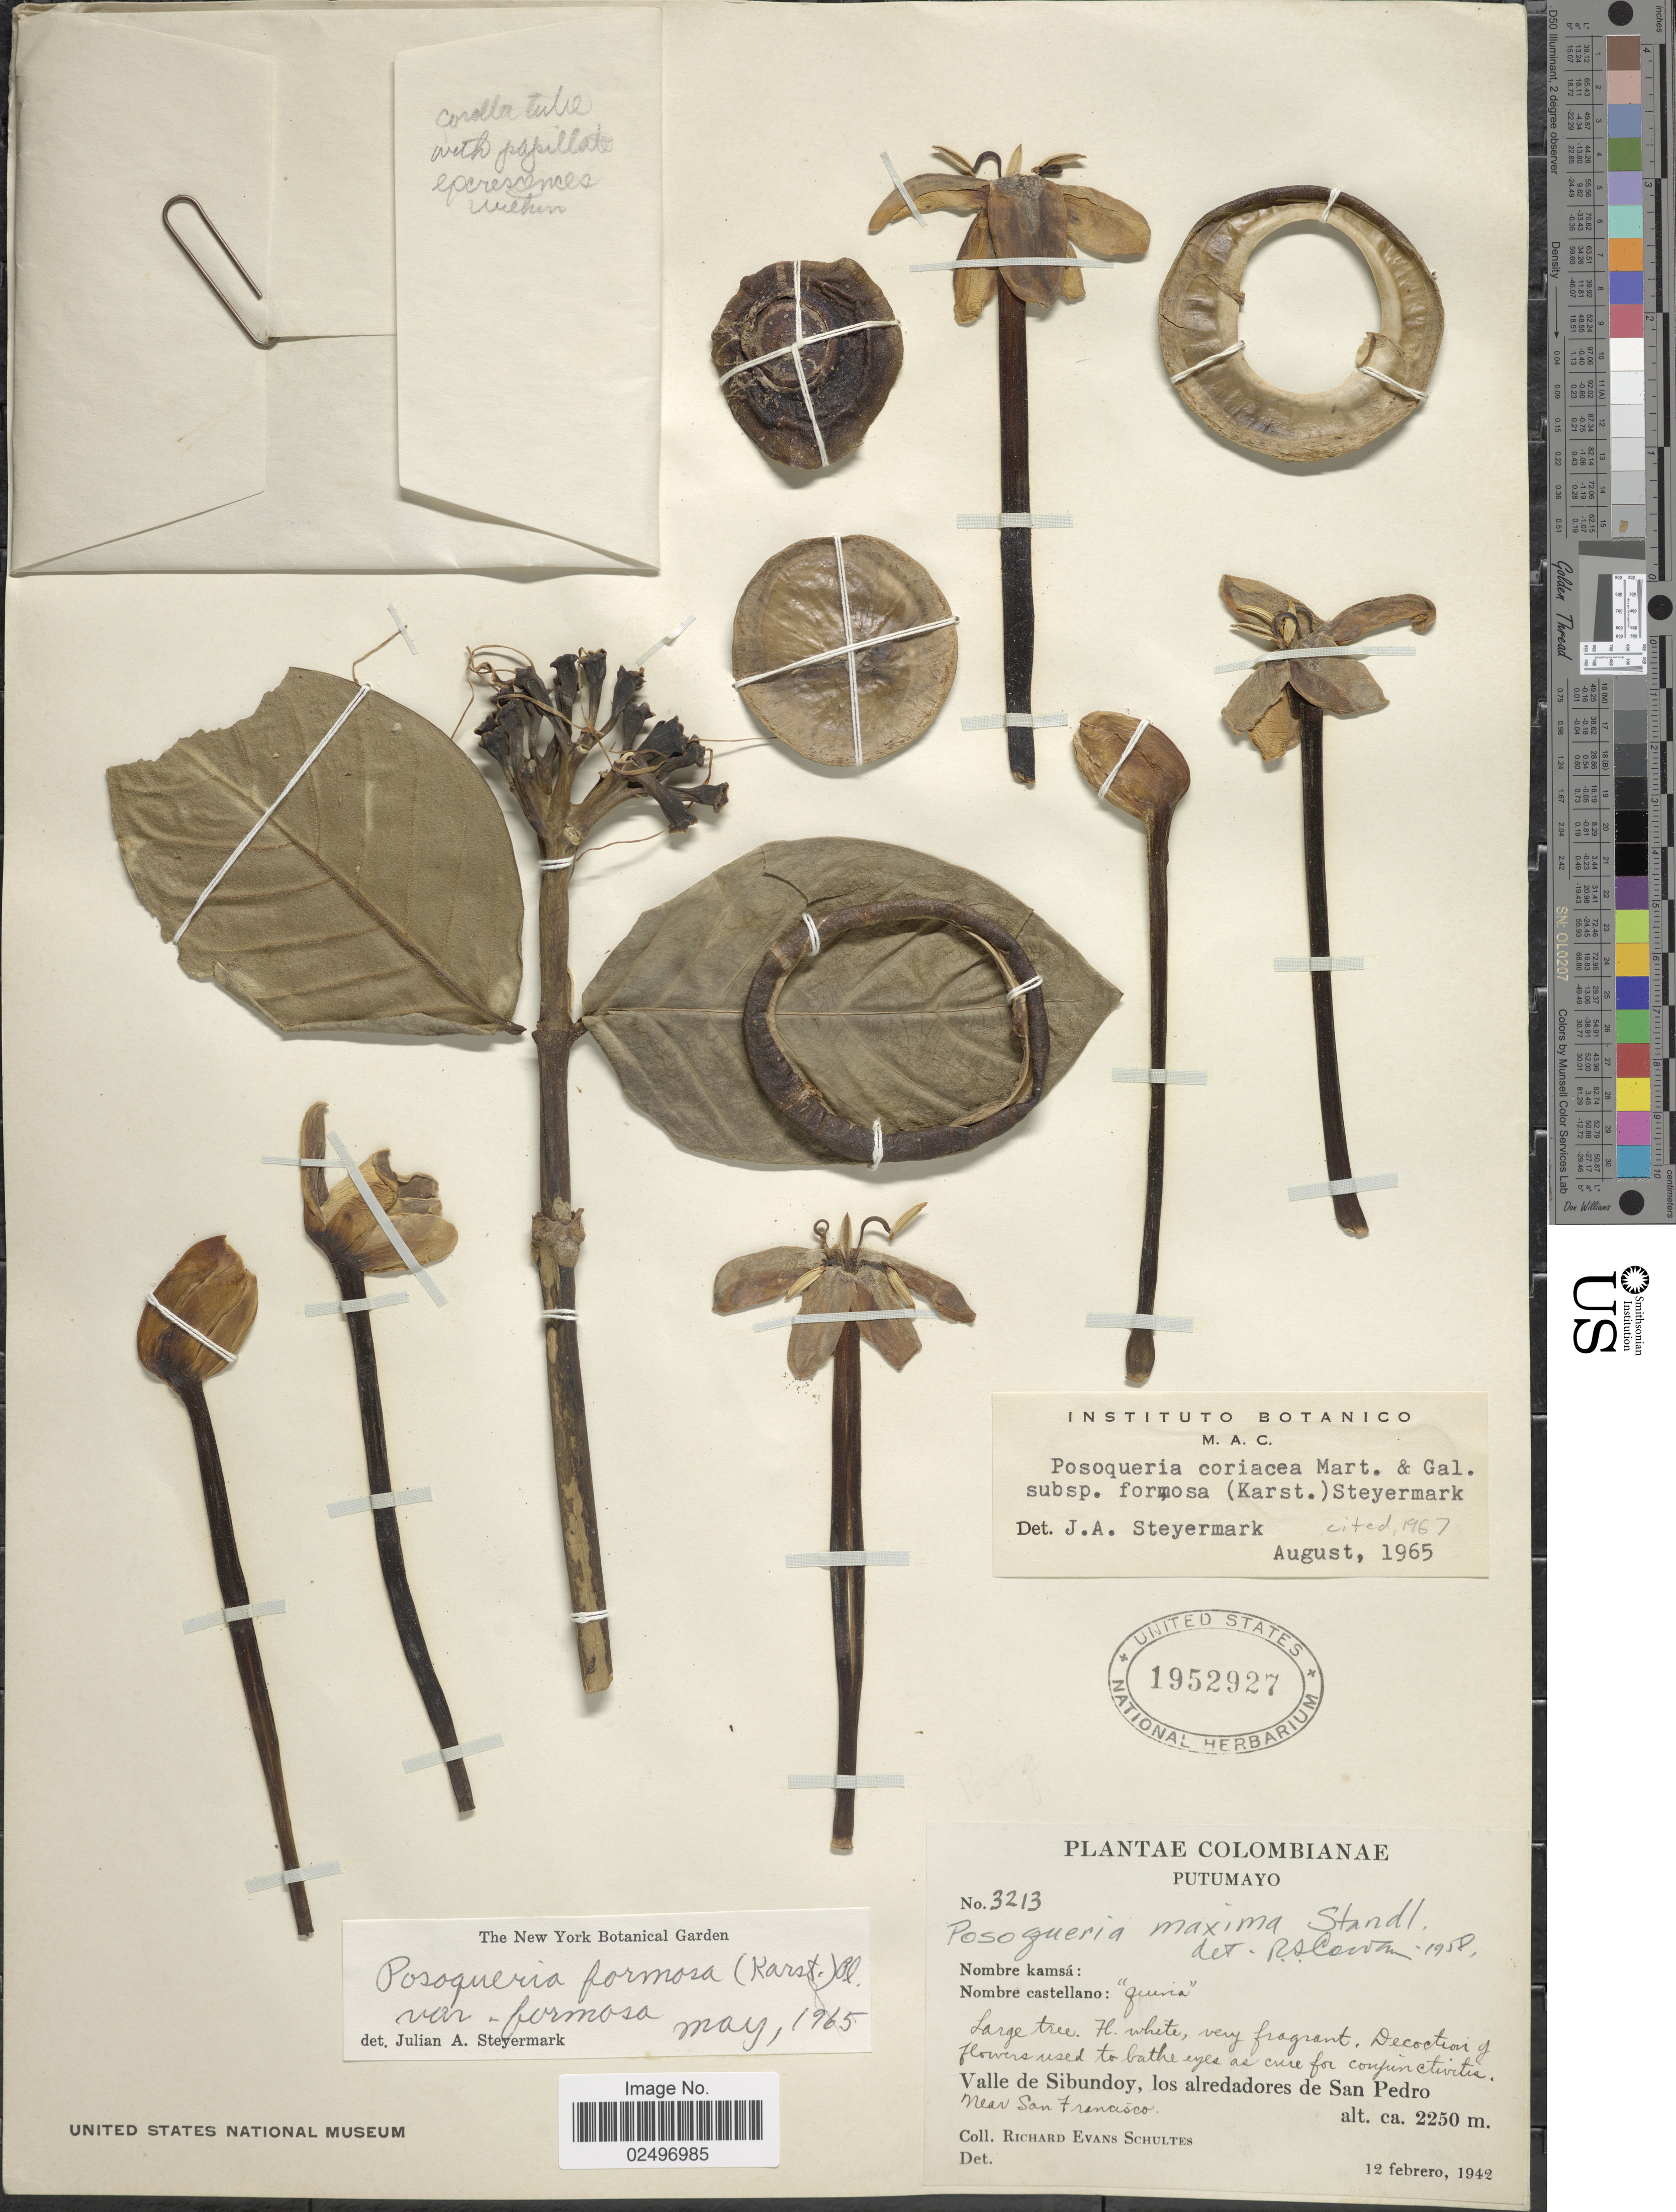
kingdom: Plantae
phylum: Tracheophyta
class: Magnoliopsida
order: Gentianales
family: Rubiaceae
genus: Posoqueria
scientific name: Posoqueria coriacea subsp. formosa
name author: M. Martens & Galeotti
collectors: R. E. Schultes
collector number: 3213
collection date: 1942-02-12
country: Colombia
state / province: Putumayo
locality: Valle de Sibundoy, los alredadores de San pedro, Near San Francisco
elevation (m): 2250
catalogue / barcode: US 1952927